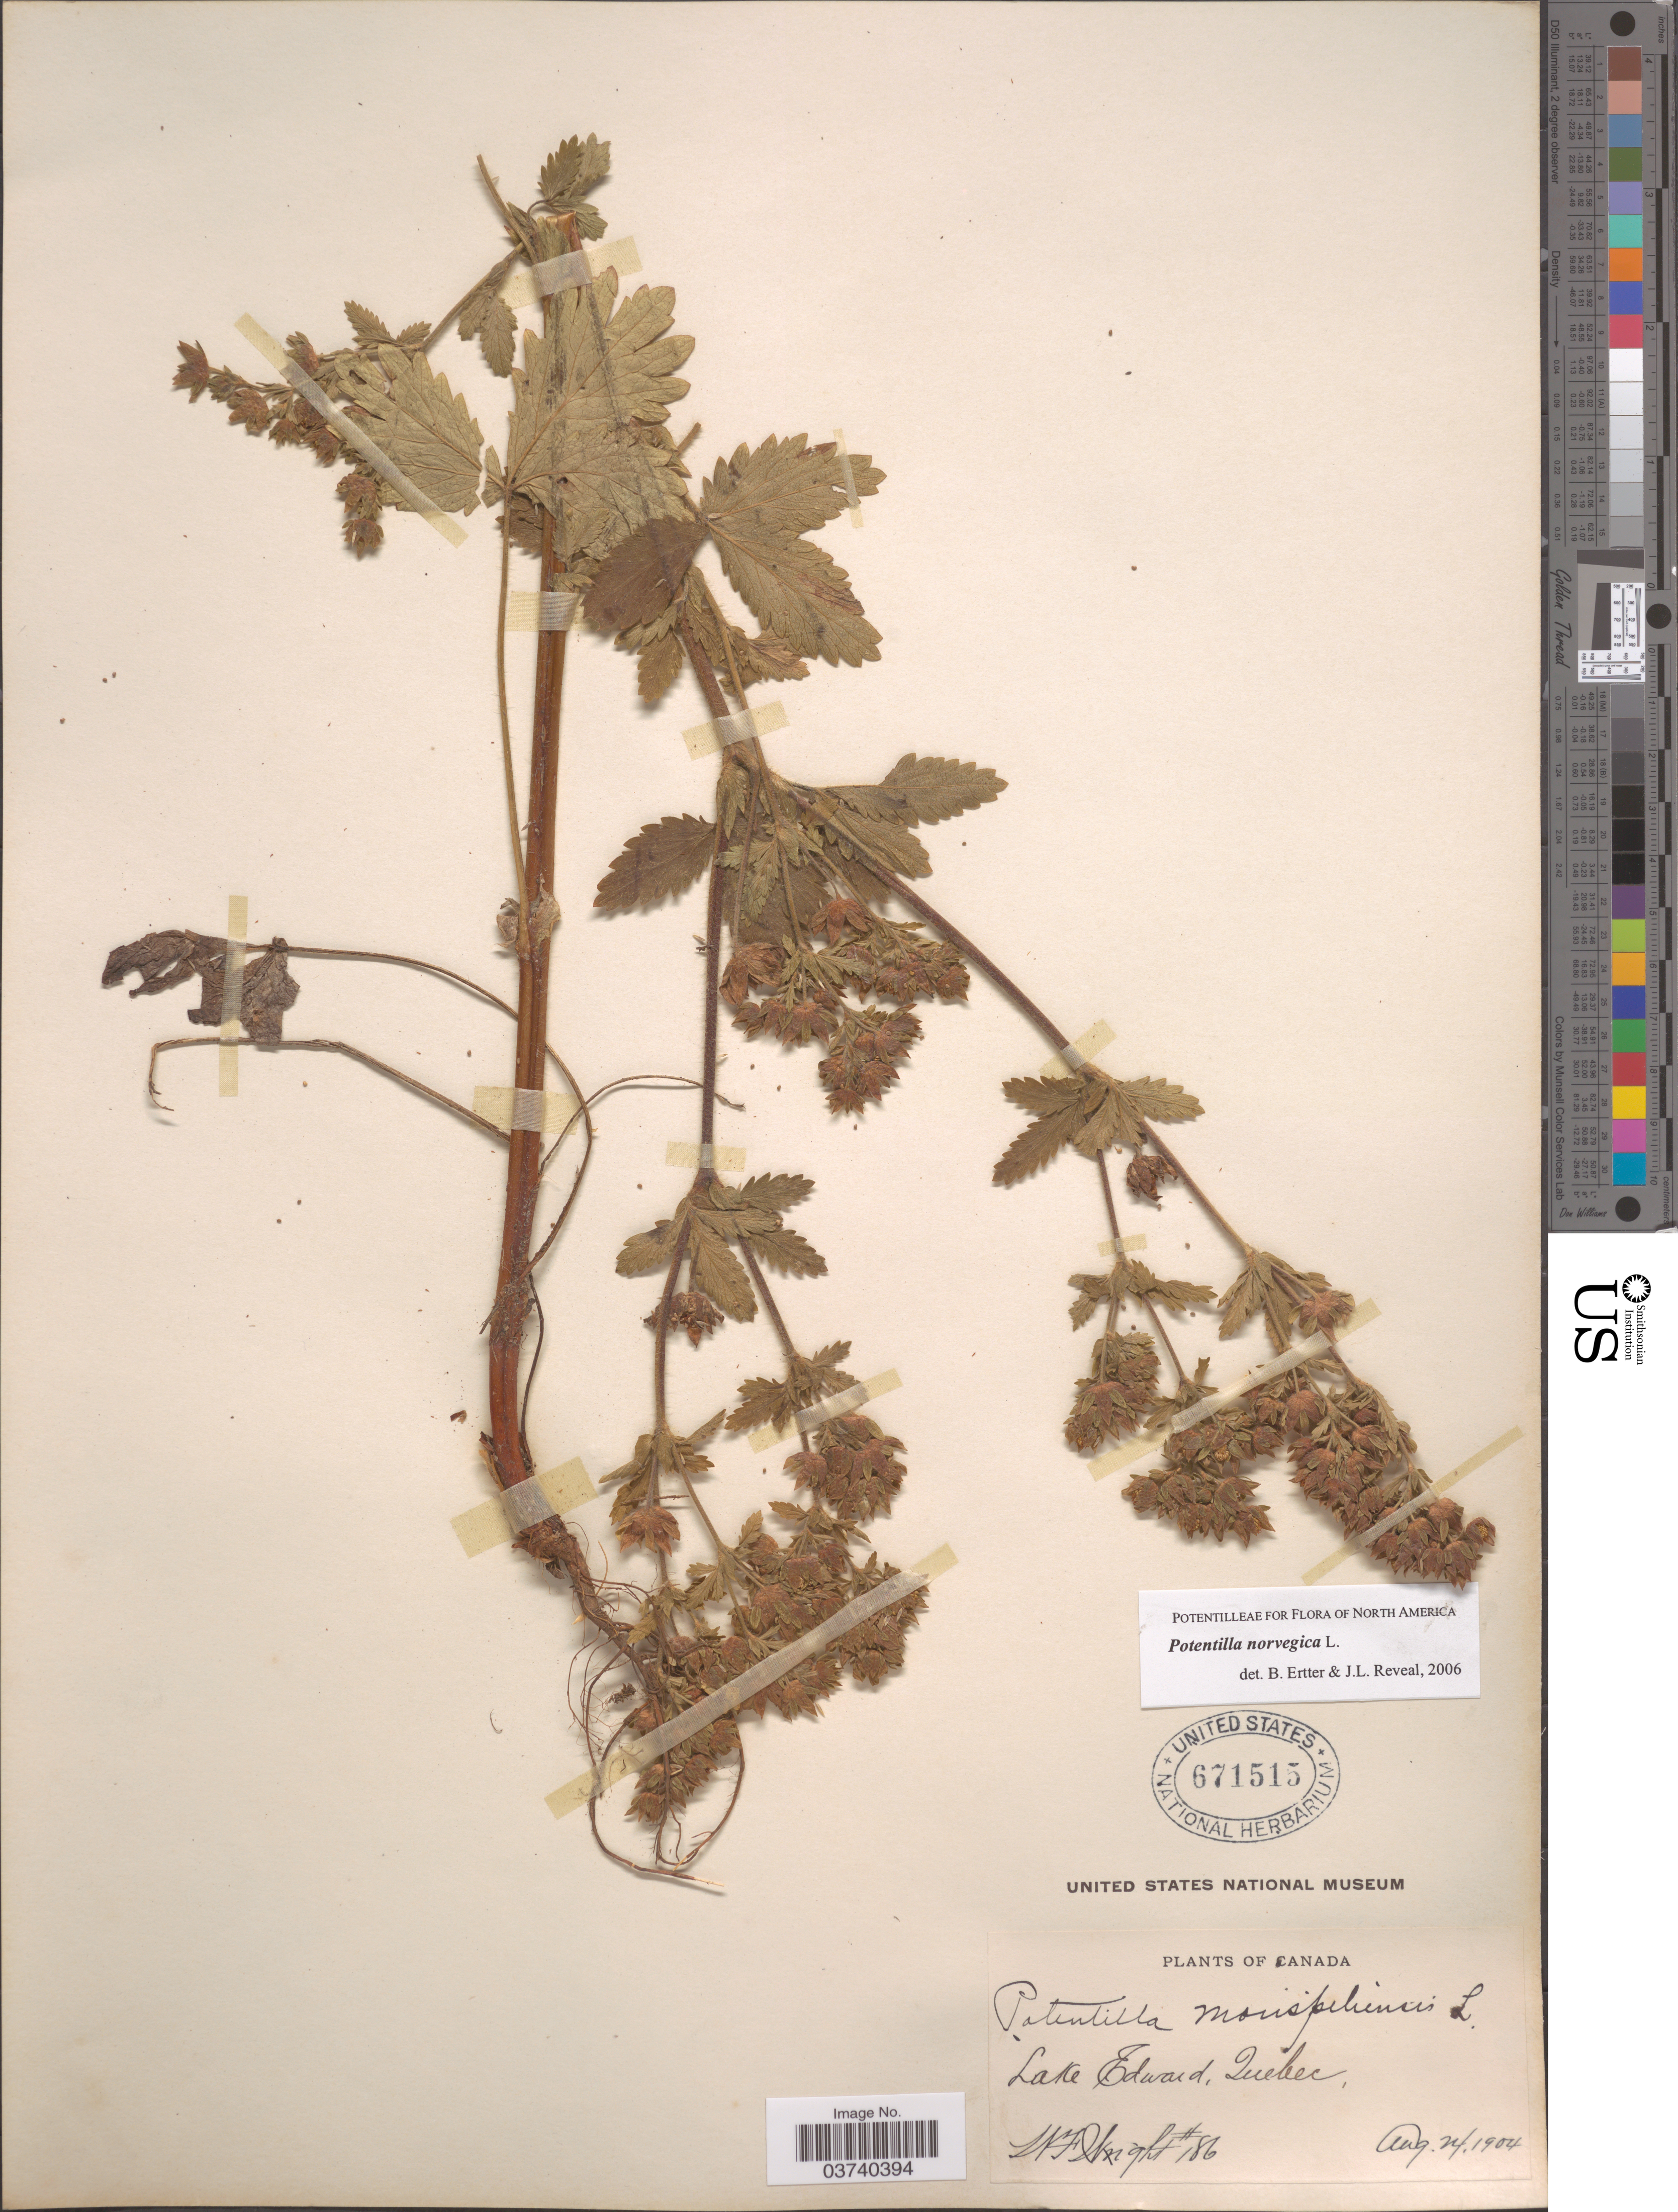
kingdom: Plantae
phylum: Tracheophyta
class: Magnoliopsida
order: Rosales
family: Rosaceae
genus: Potentilla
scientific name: Potentilla norvegica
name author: L.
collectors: W. F. Wright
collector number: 186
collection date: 1904-08-24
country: Canada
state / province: Quebec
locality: Lake Edward.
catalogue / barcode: US 671515